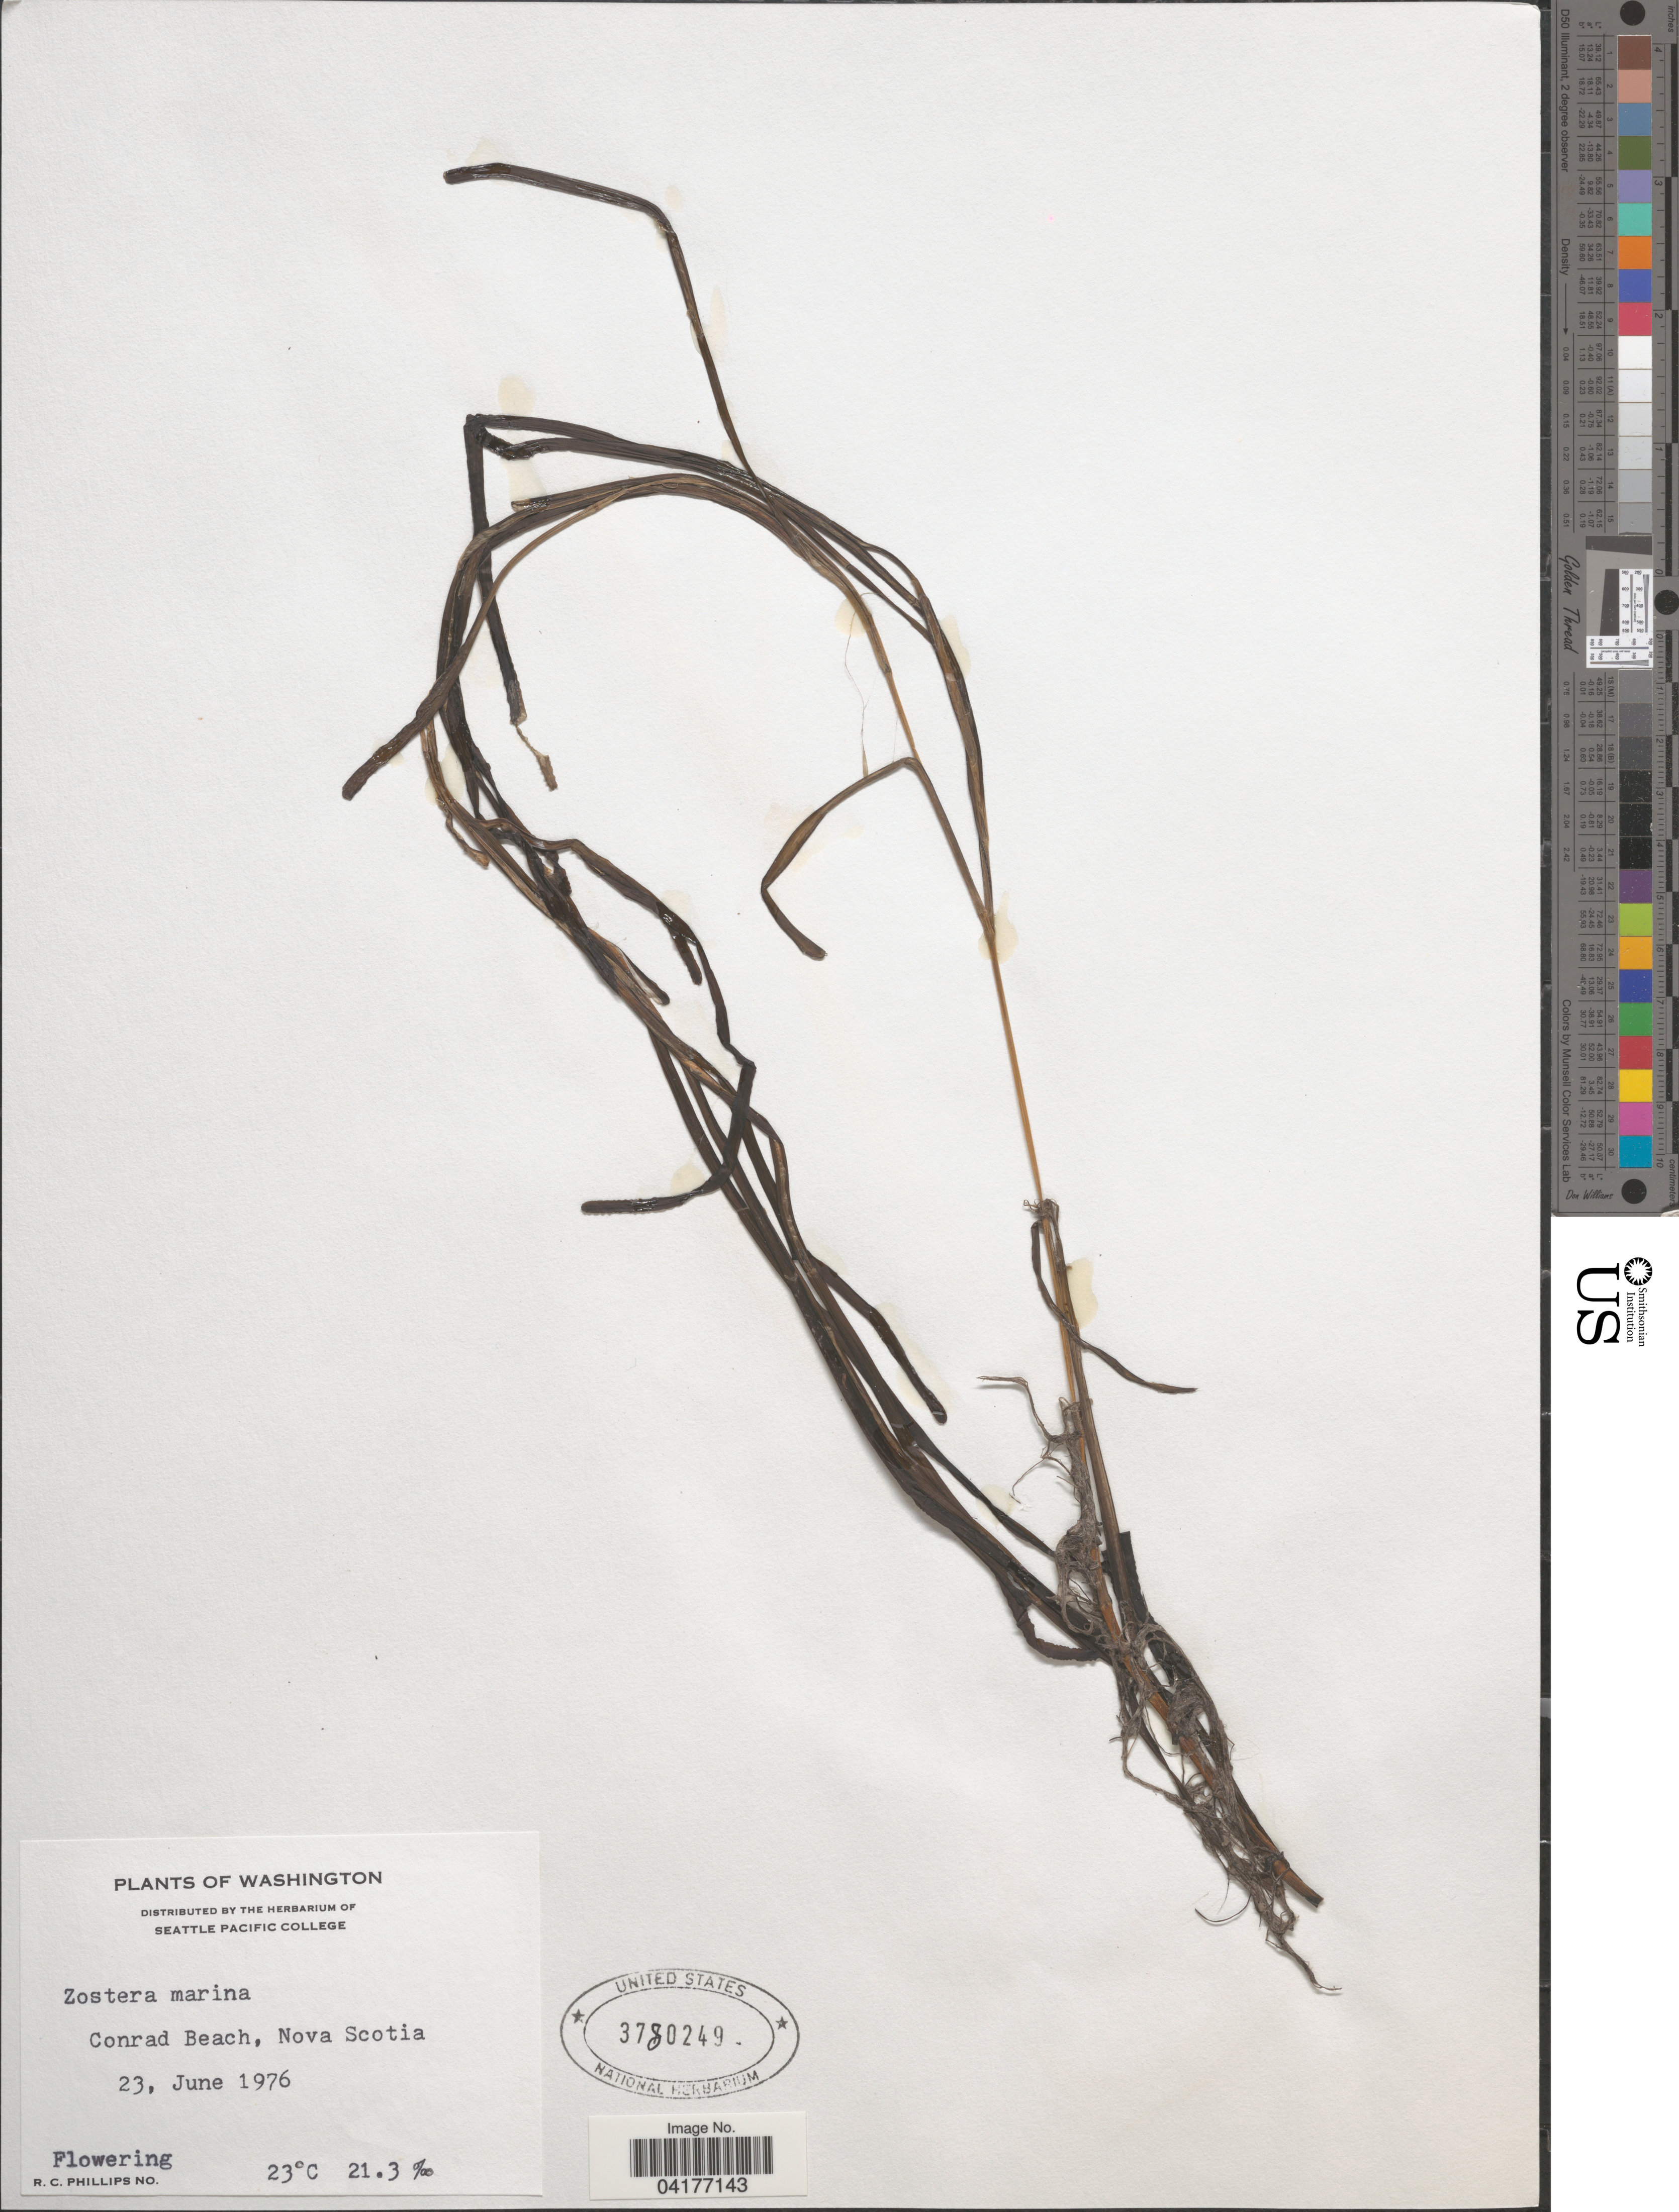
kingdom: Plantae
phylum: Tracheophyta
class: Liliopsida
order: Alismatales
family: Zosteraceae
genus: Zostera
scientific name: Zostera marina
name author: L.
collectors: R. C. Phillips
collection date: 1976-06-23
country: Canada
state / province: Nova Scotia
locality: Conrad Beach.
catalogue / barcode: US 3780249